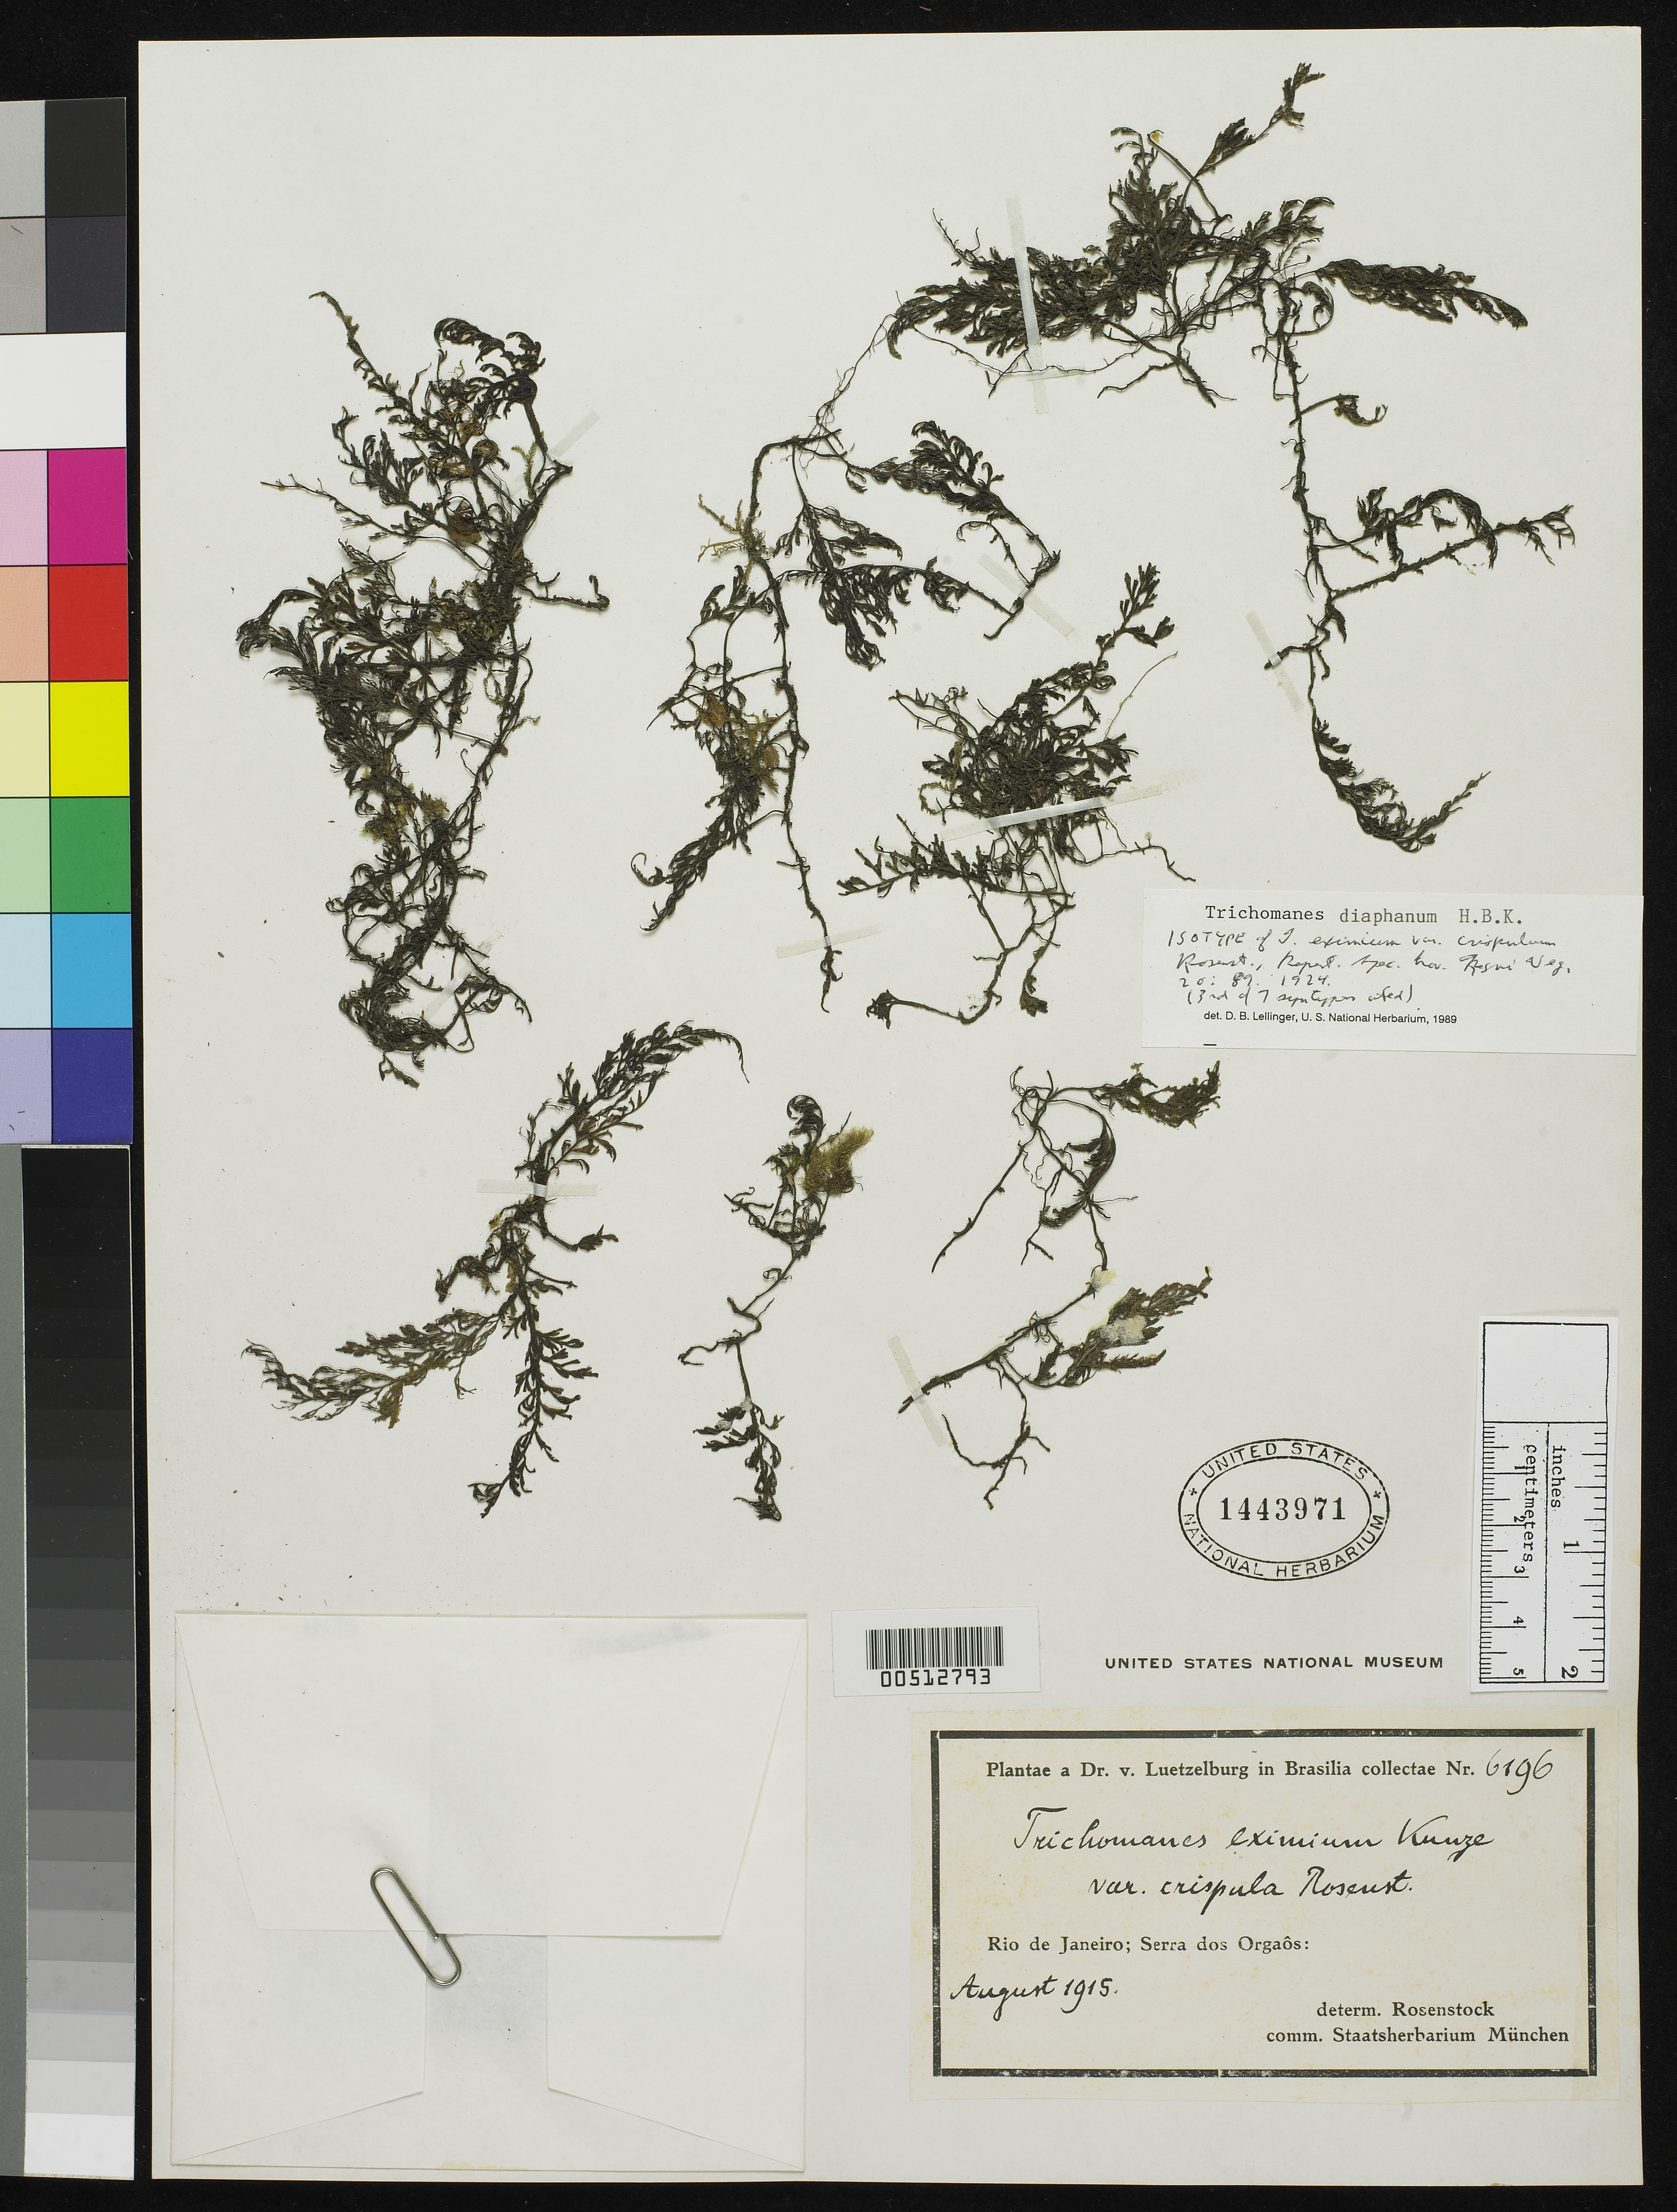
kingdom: Plantae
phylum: Tracheophyta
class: Polypodiopsida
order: Hymenophyllales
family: Hymenophyllaceae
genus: Trichomanes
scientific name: Trichomanes eximium var. crispulum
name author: Rosenst.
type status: Isosyntype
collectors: P. von Luetzelburg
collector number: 6196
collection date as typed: Aug 1915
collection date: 1915-08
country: Brazil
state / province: Rio de Janeiro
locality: Serra dos Orgaos.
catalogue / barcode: US 1443971